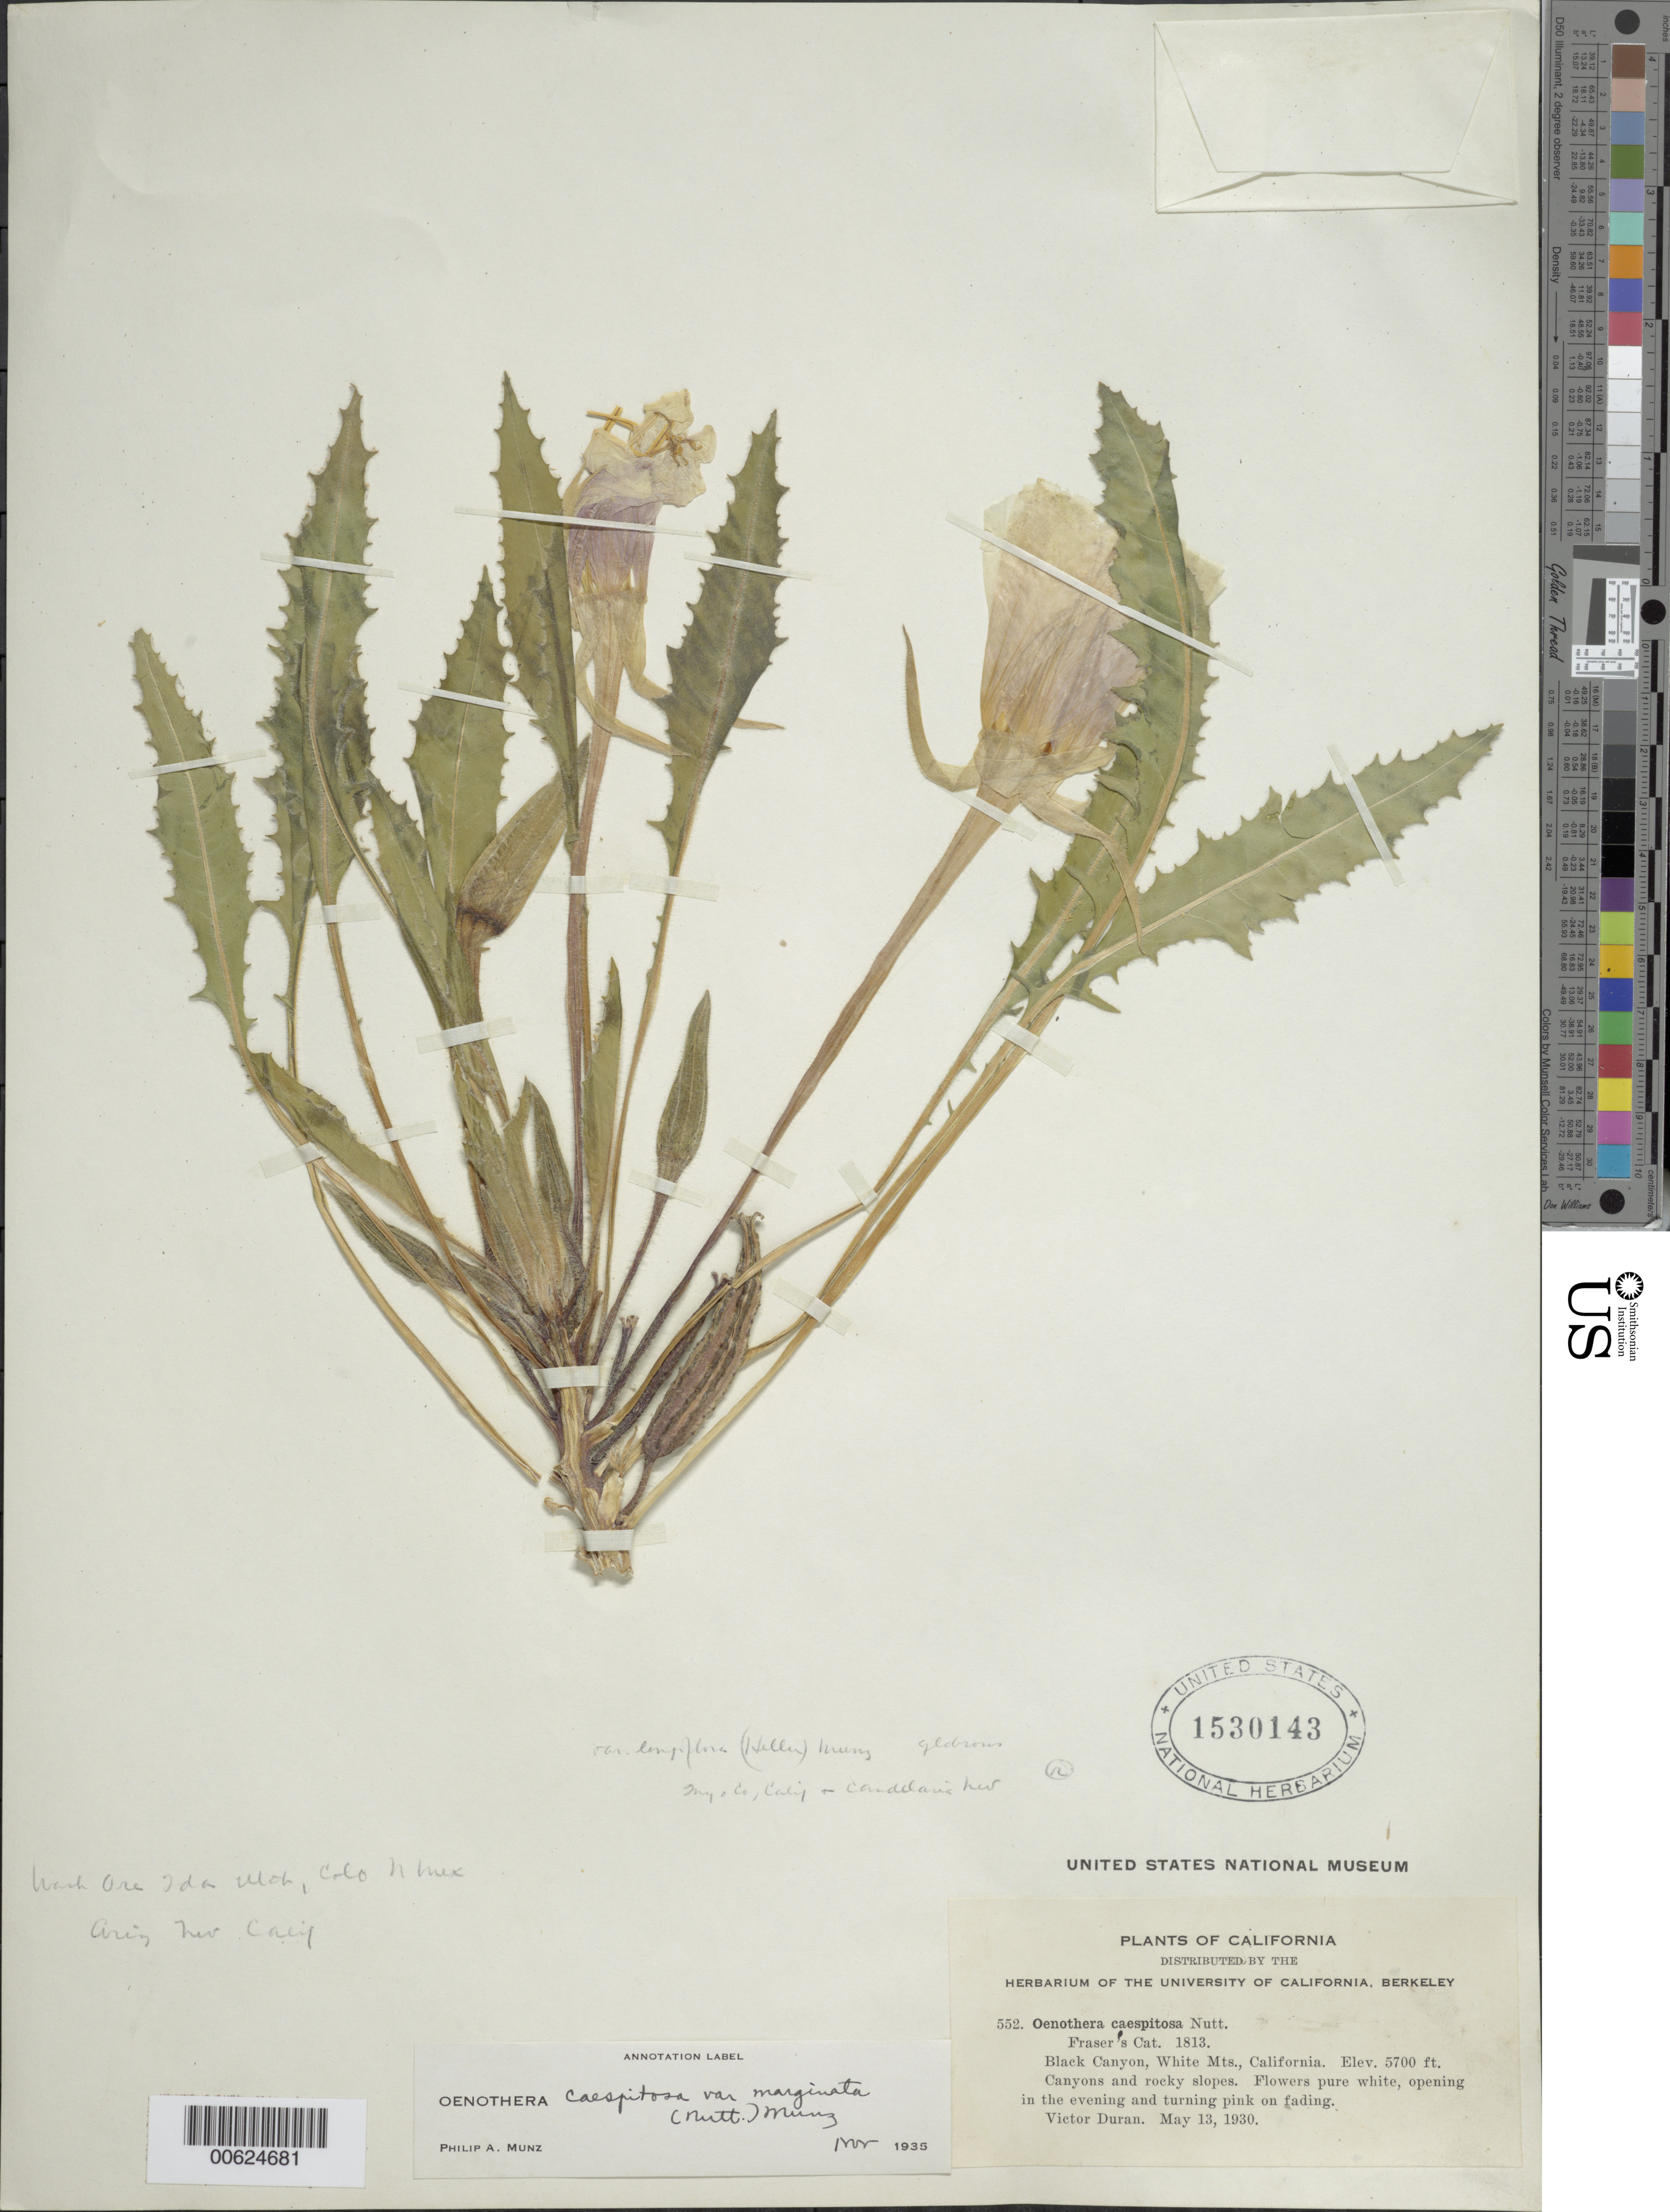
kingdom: Plantae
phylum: Tracheophyta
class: Magnoliopsida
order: Myrtales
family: Onagraceae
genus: Oenothera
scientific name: Oenothera cespitosa subsp. marginata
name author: (Nutt. ex Hook. & Arn.) Munz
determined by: Munz, Philip A.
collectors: V. Duran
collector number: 552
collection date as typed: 13 May 1930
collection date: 1930-05-13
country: United States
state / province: California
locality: White Mountains, Black Canyon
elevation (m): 1737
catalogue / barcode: US 1530143